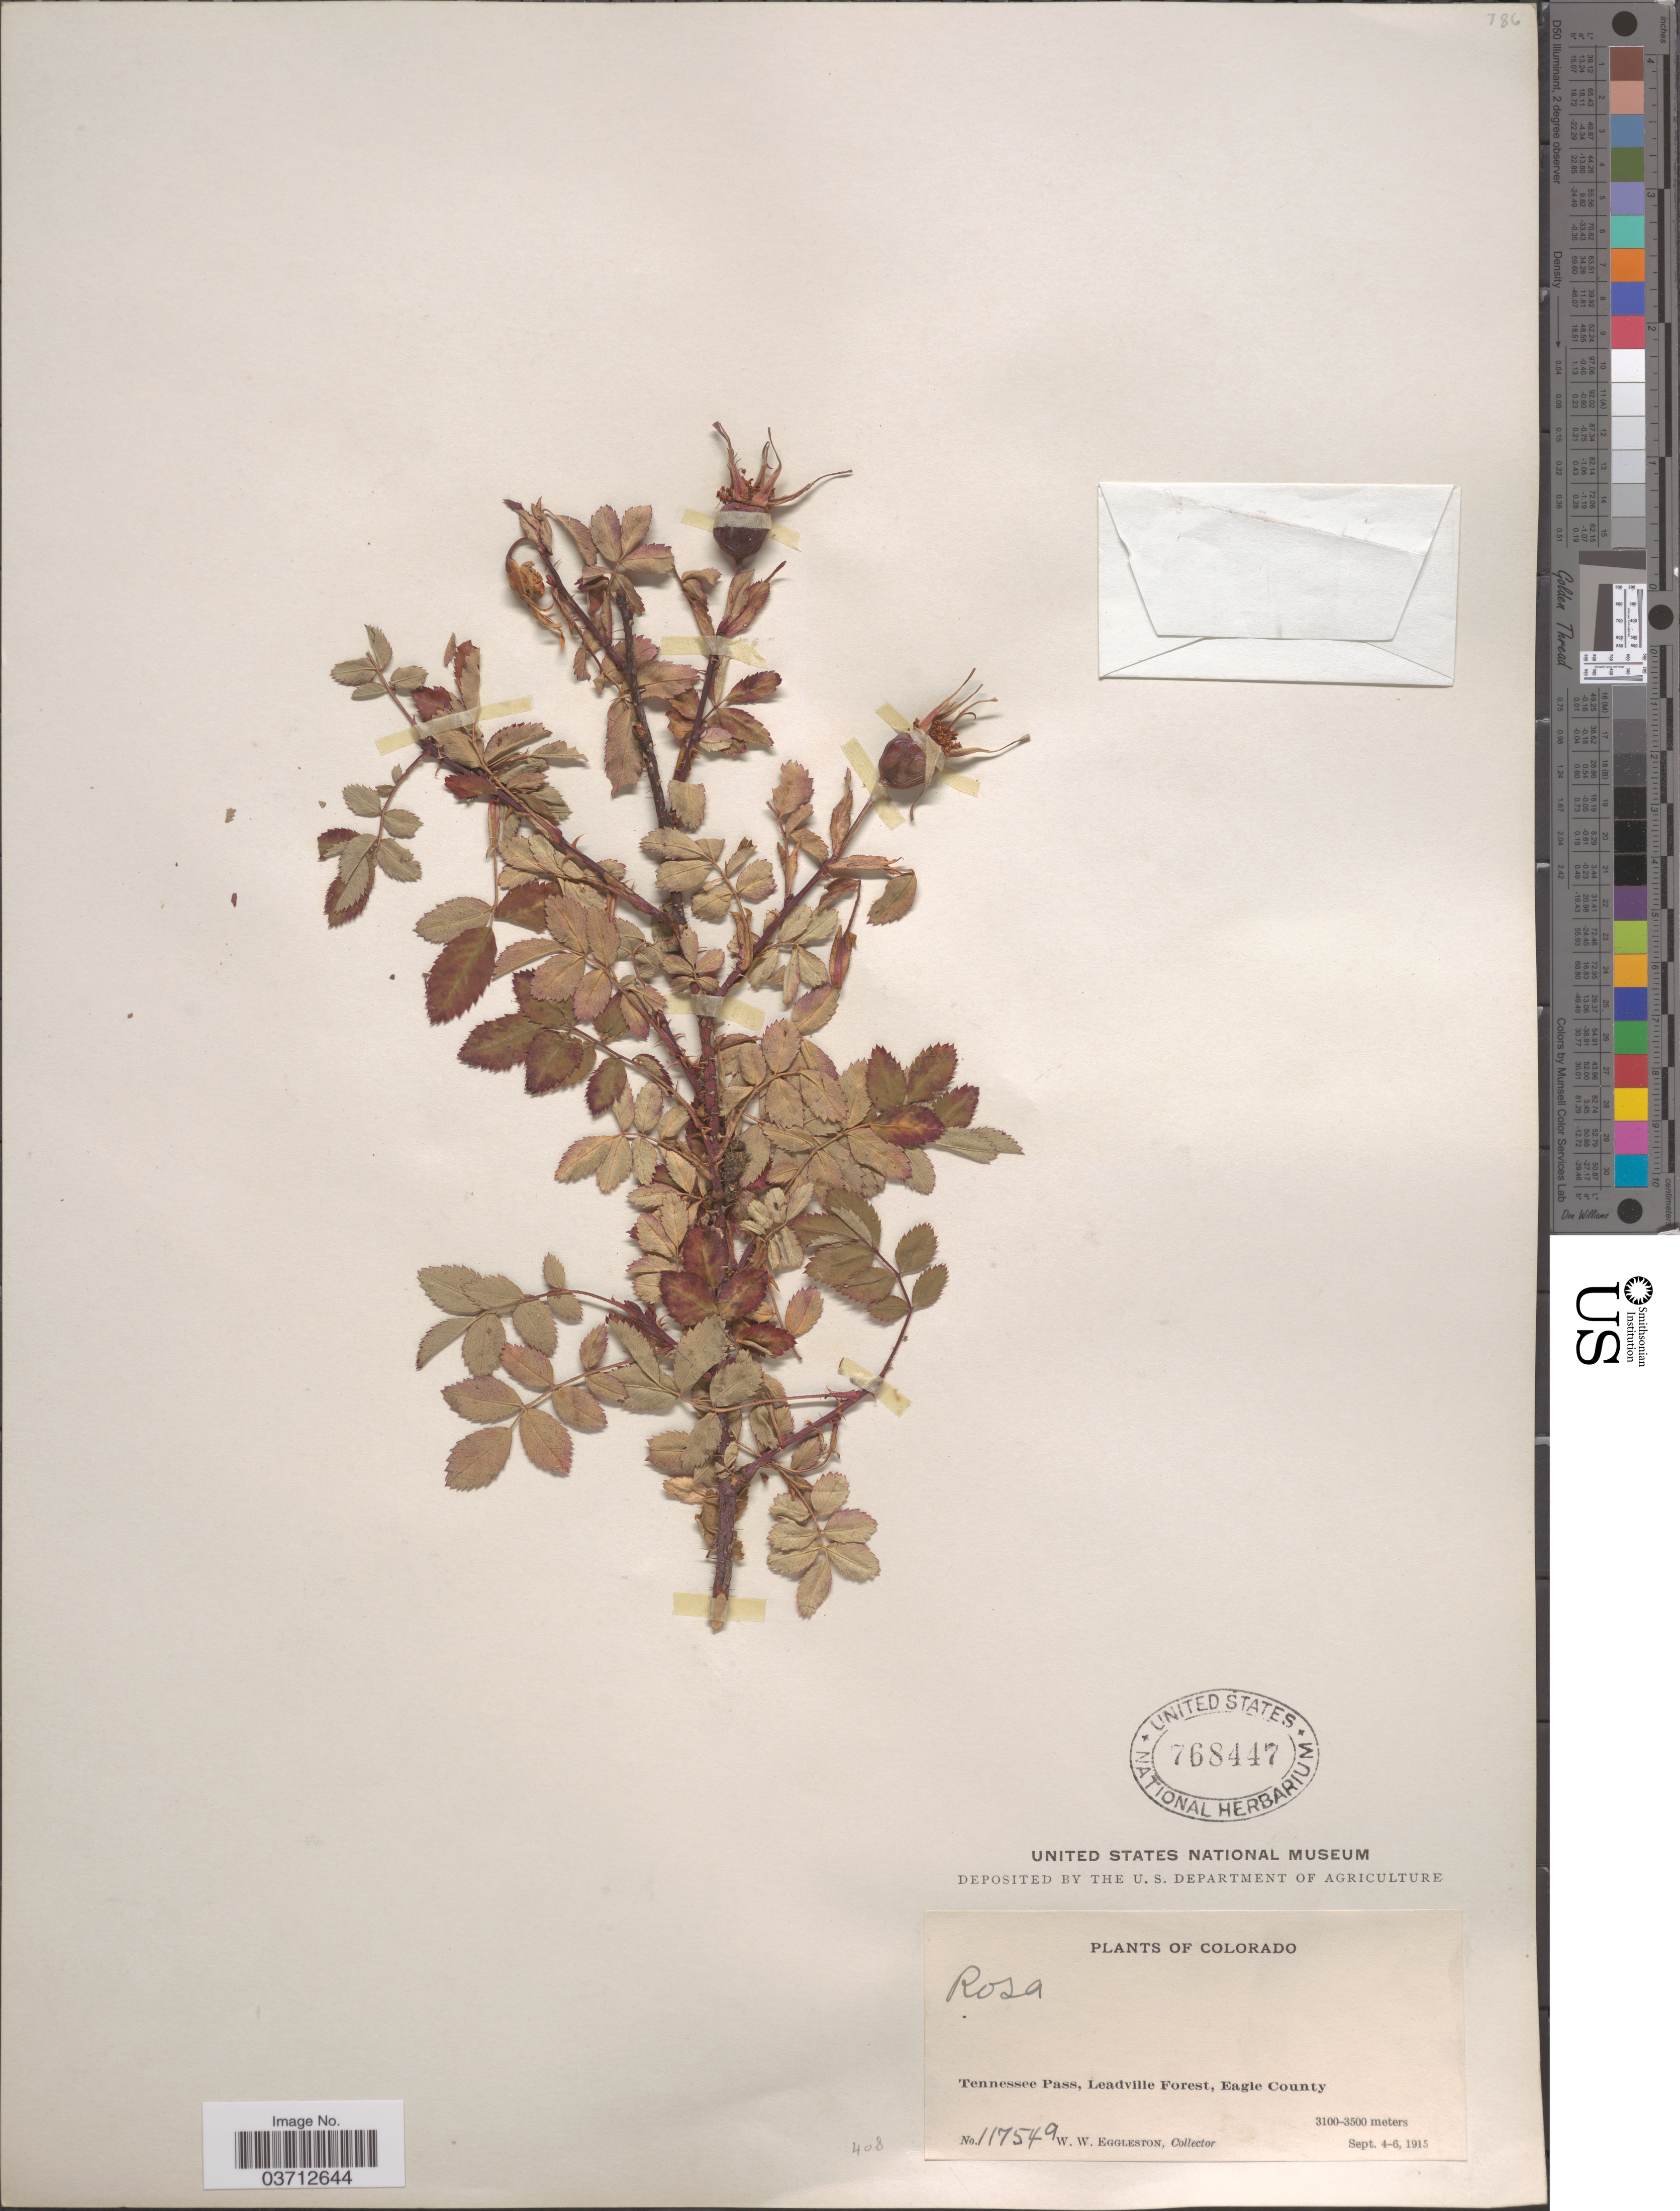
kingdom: Plantae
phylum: Tracheophyta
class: Magnoliopsida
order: Rosales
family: Rosaceae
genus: Rosa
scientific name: Rosa sp.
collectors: W. W. Eggleston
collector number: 11754a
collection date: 1915-09-04/1915-09-06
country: United States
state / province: Colorado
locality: Tennessee Pass, Leadville Forest, Eagle County.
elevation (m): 3100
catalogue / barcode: US 768447